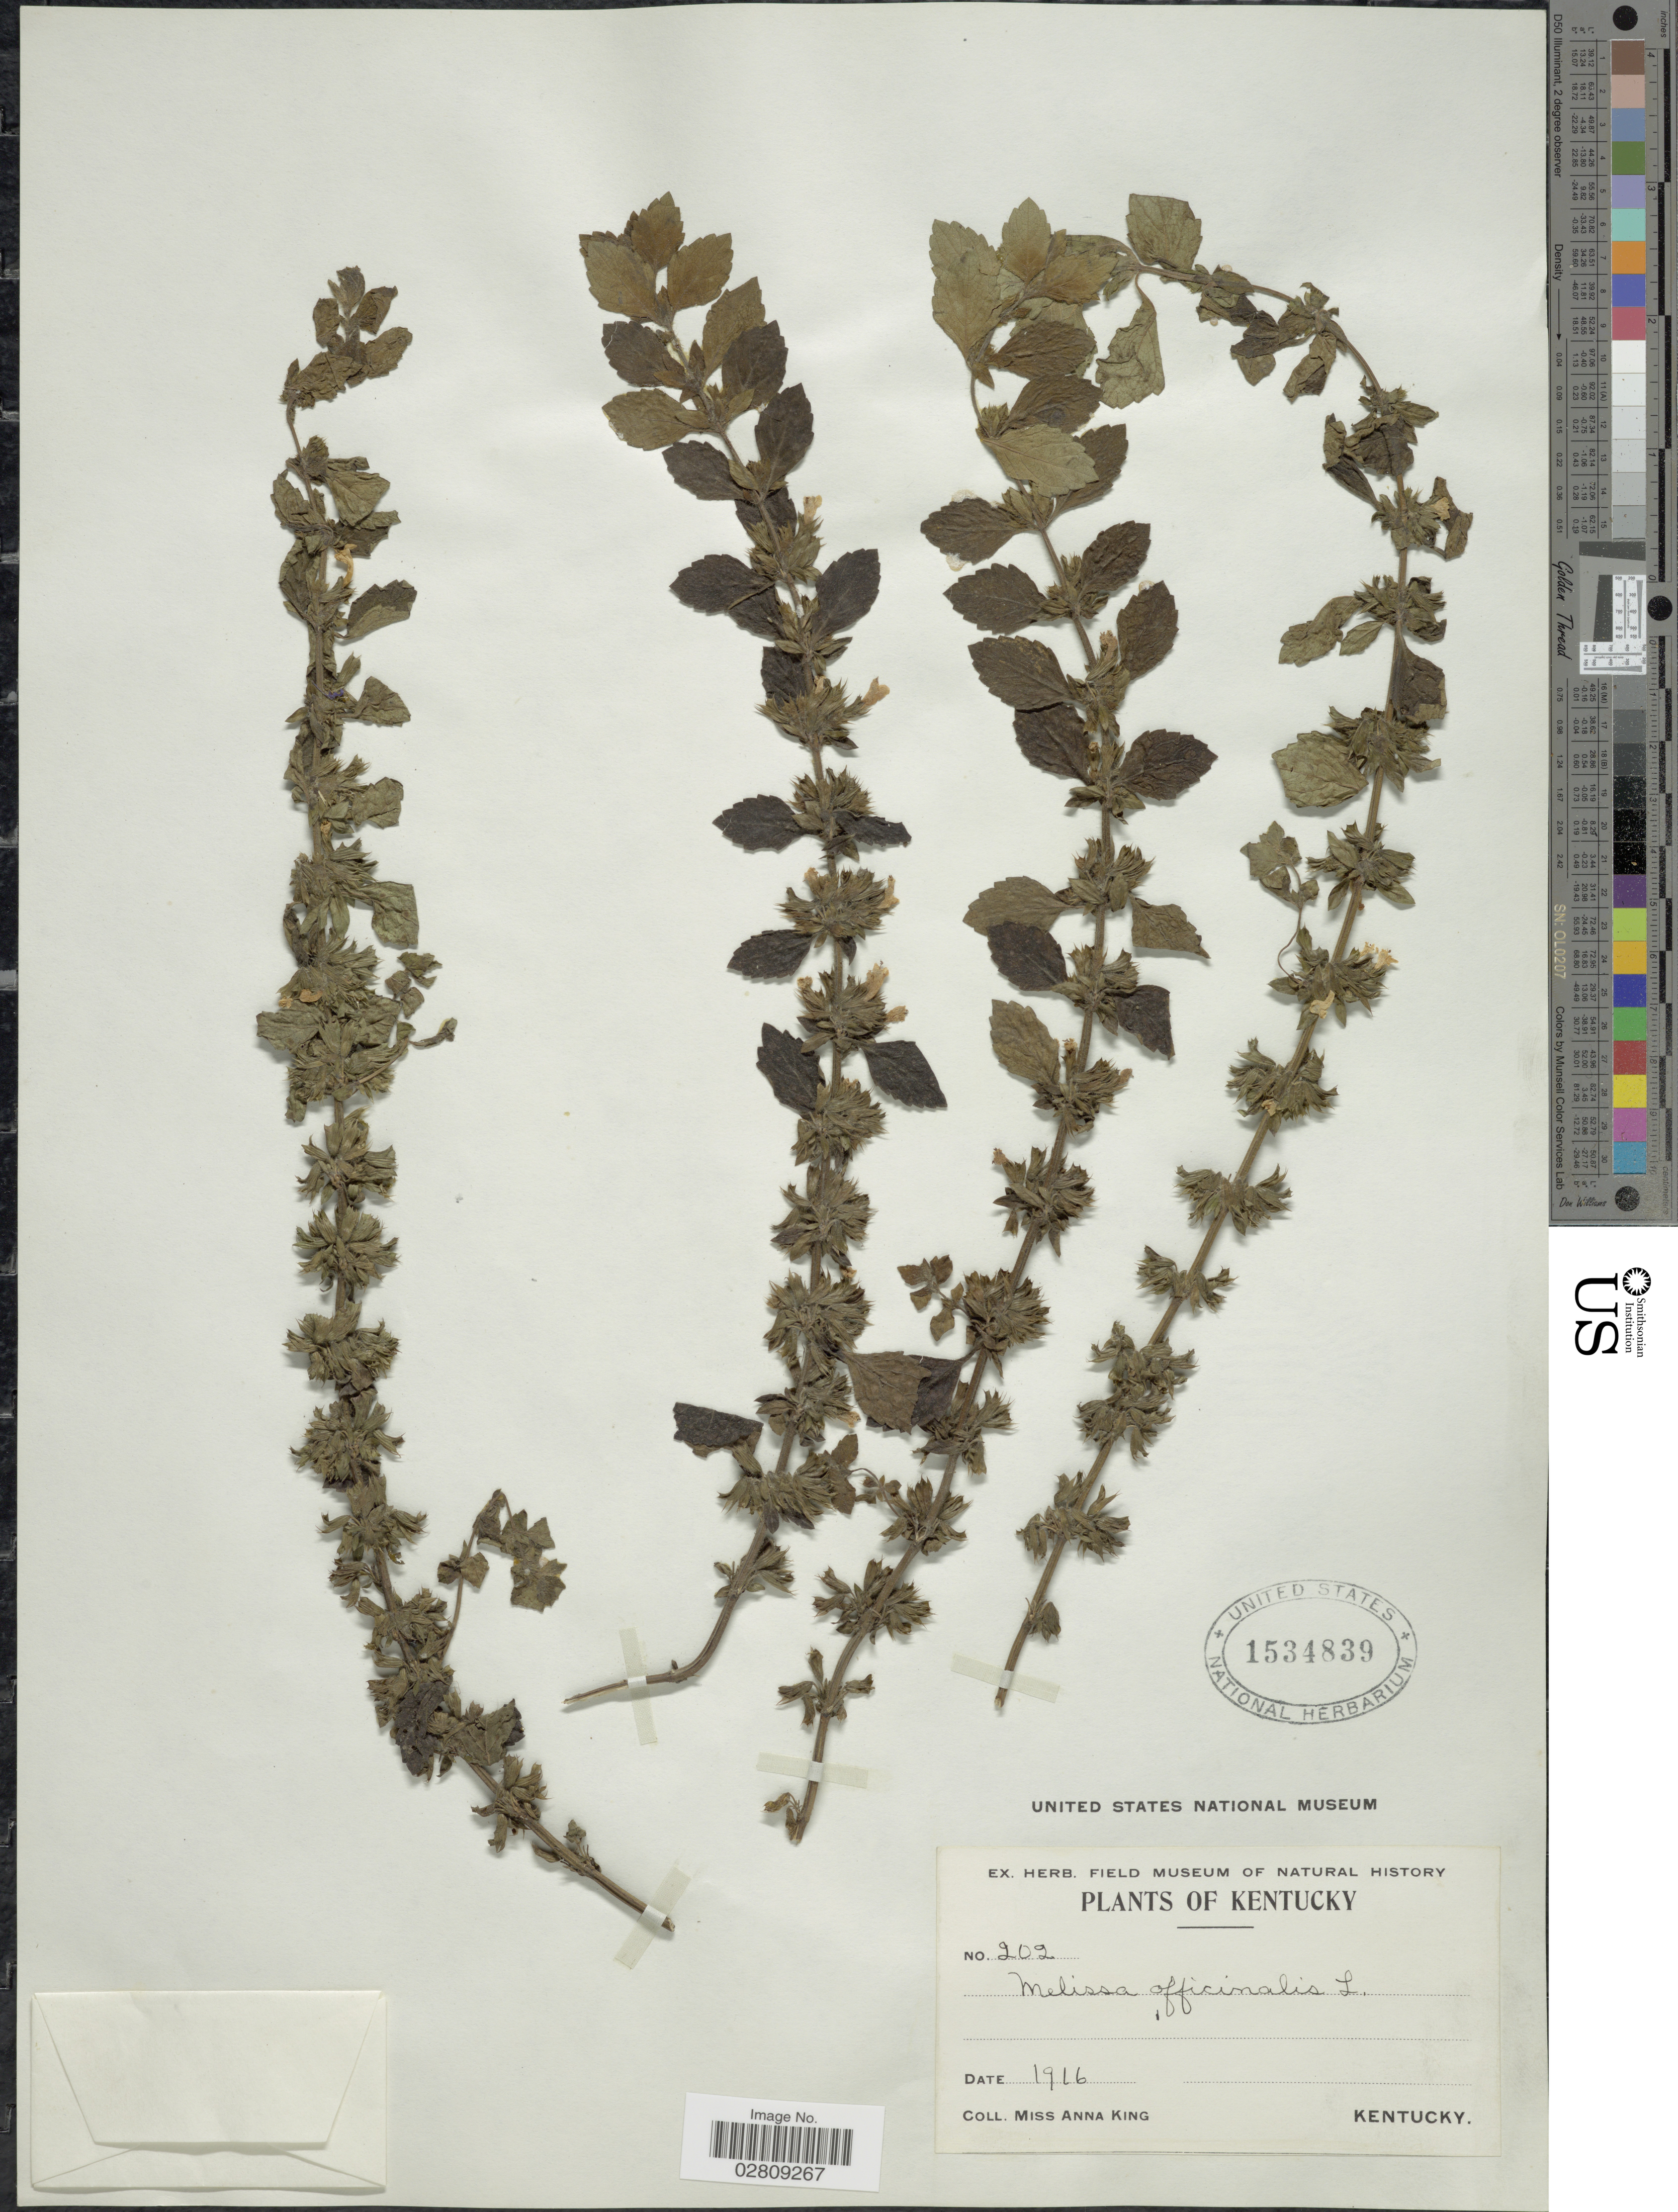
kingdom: Plantae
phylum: Tracheophyta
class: Magnoliopsida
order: Lamiales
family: Lamiaceae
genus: Melissa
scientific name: Melissa officinalis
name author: L.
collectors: A. King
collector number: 202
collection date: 1916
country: United States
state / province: Kentucky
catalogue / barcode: US 1534839